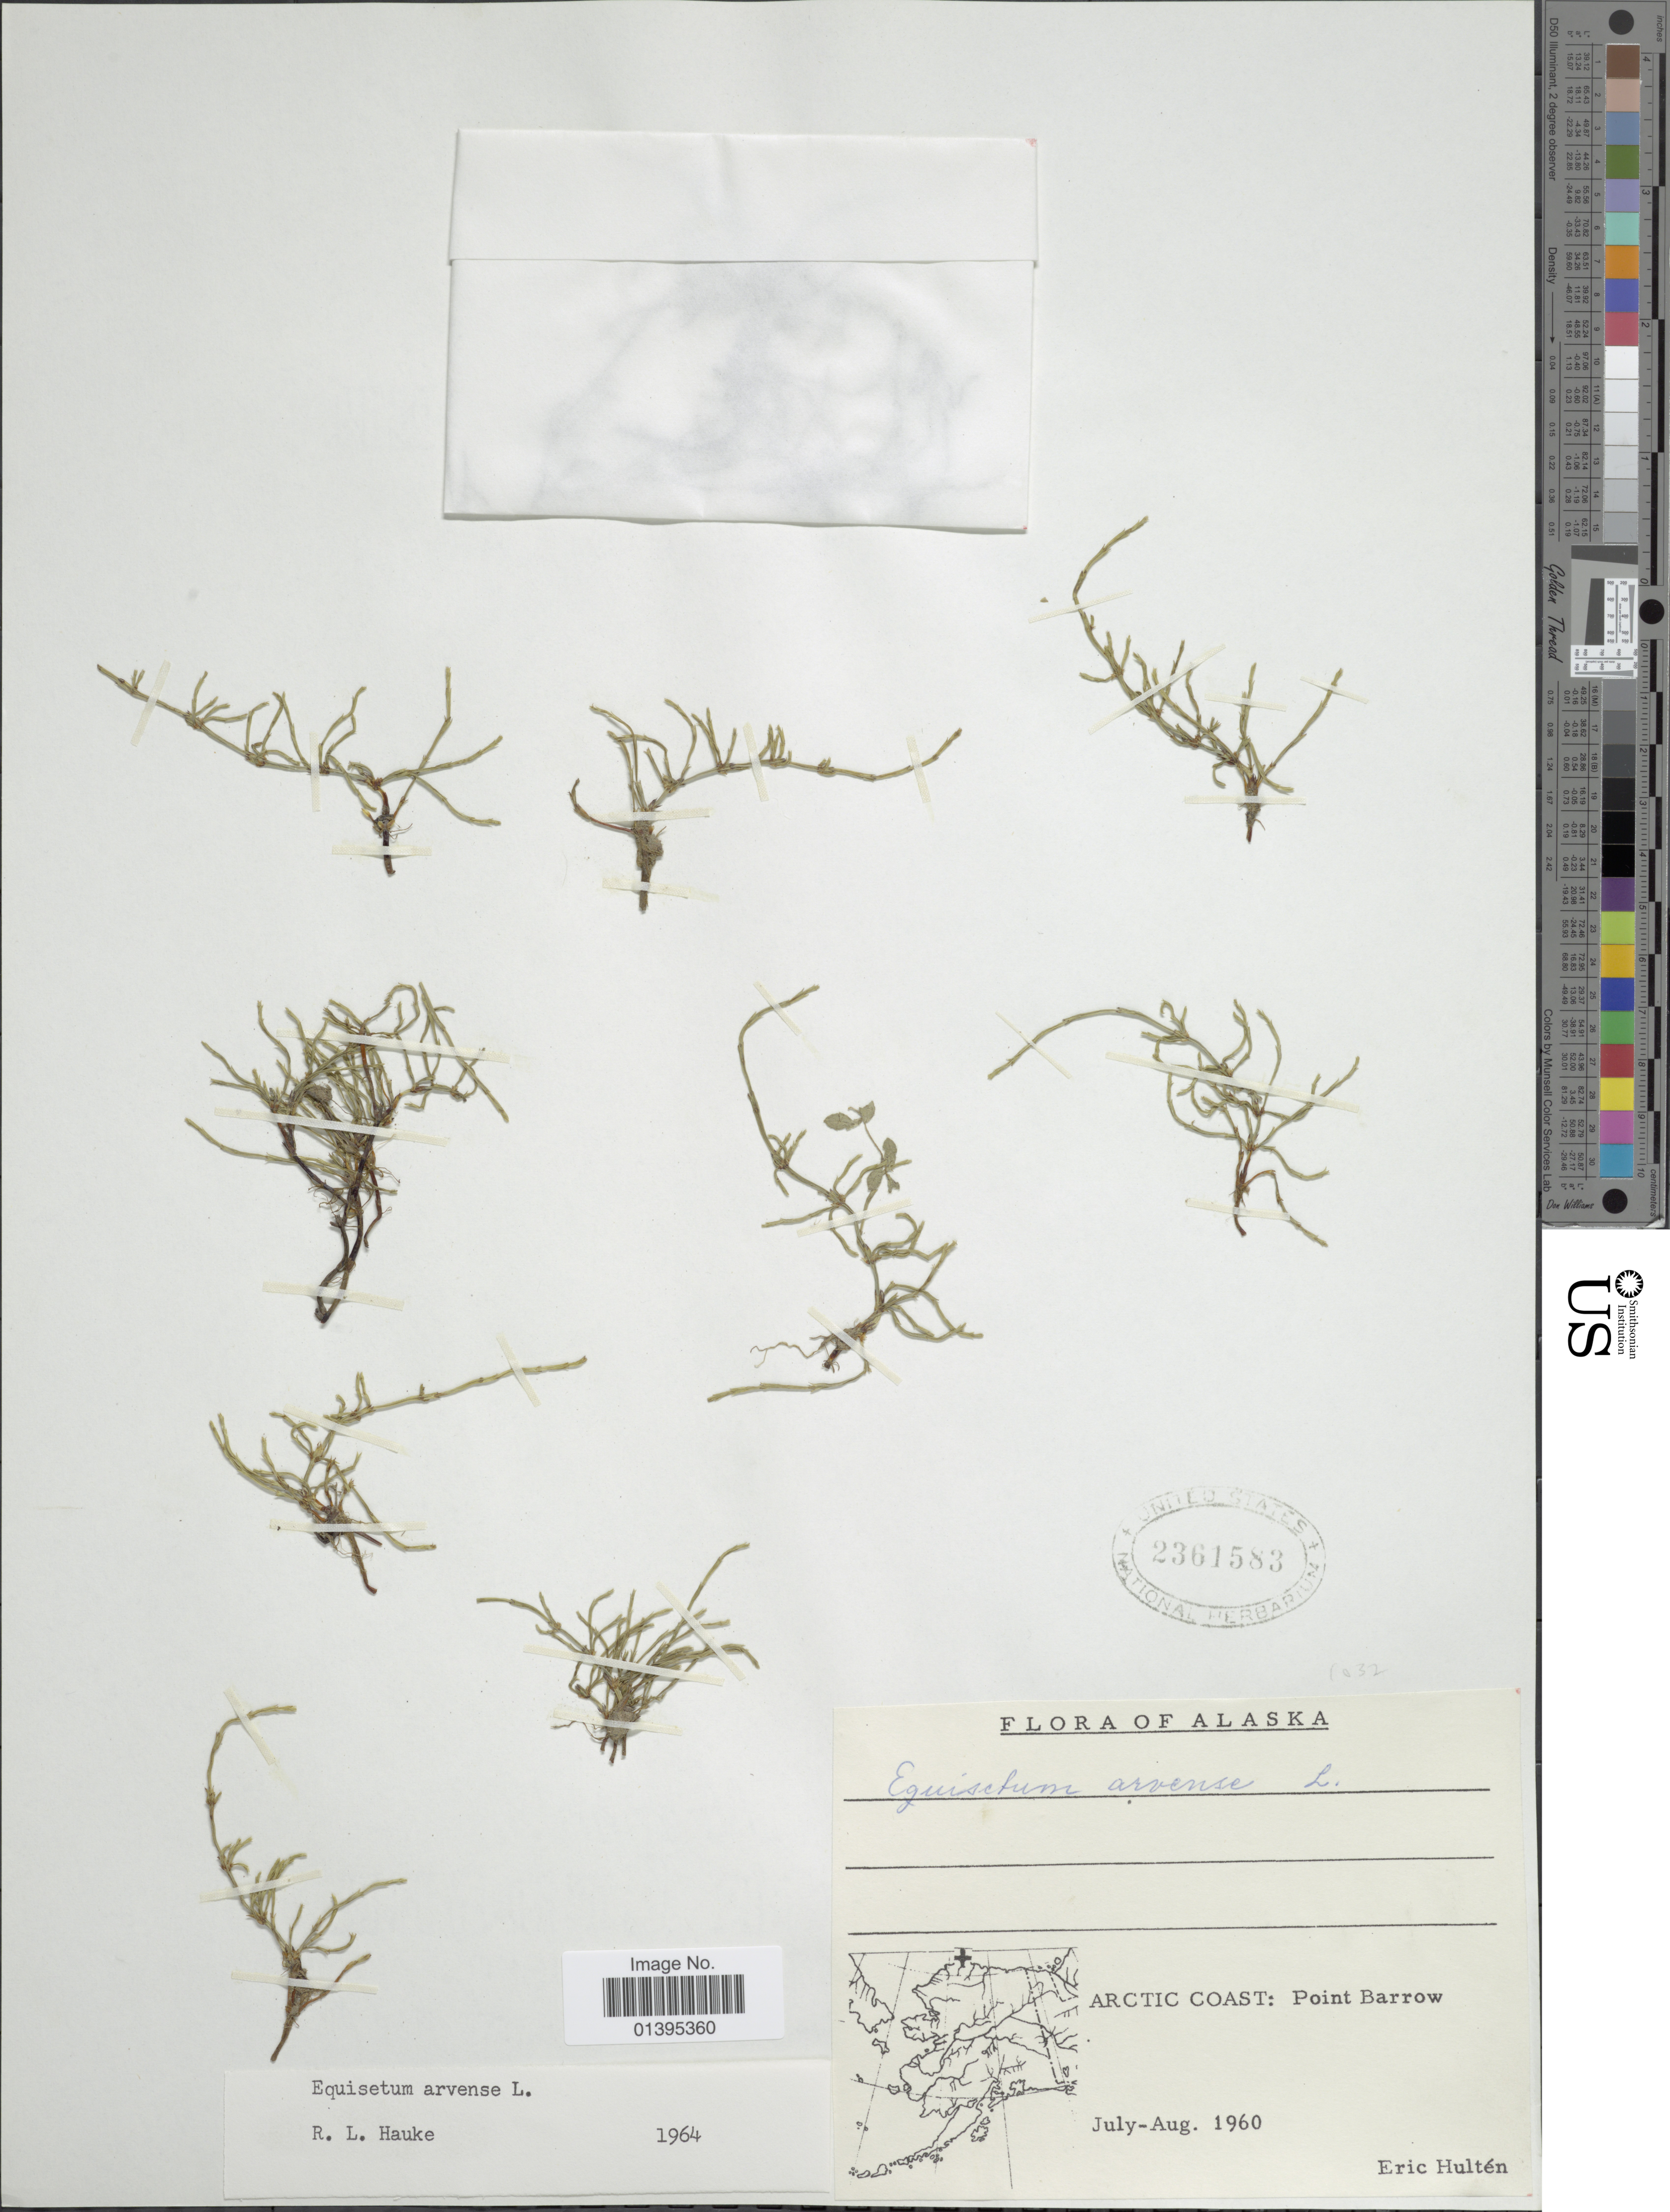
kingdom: Plantae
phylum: Tracheophyta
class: Polypodiopsida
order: Equisetales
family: Equisetaceae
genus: Equisetum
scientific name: Equisetum arvense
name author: L.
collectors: E. G. Hultén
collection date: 1960-07/1960-08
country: United States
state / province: Alaska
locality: Arctic Coast: Point Barrow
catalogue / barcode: US 2361583